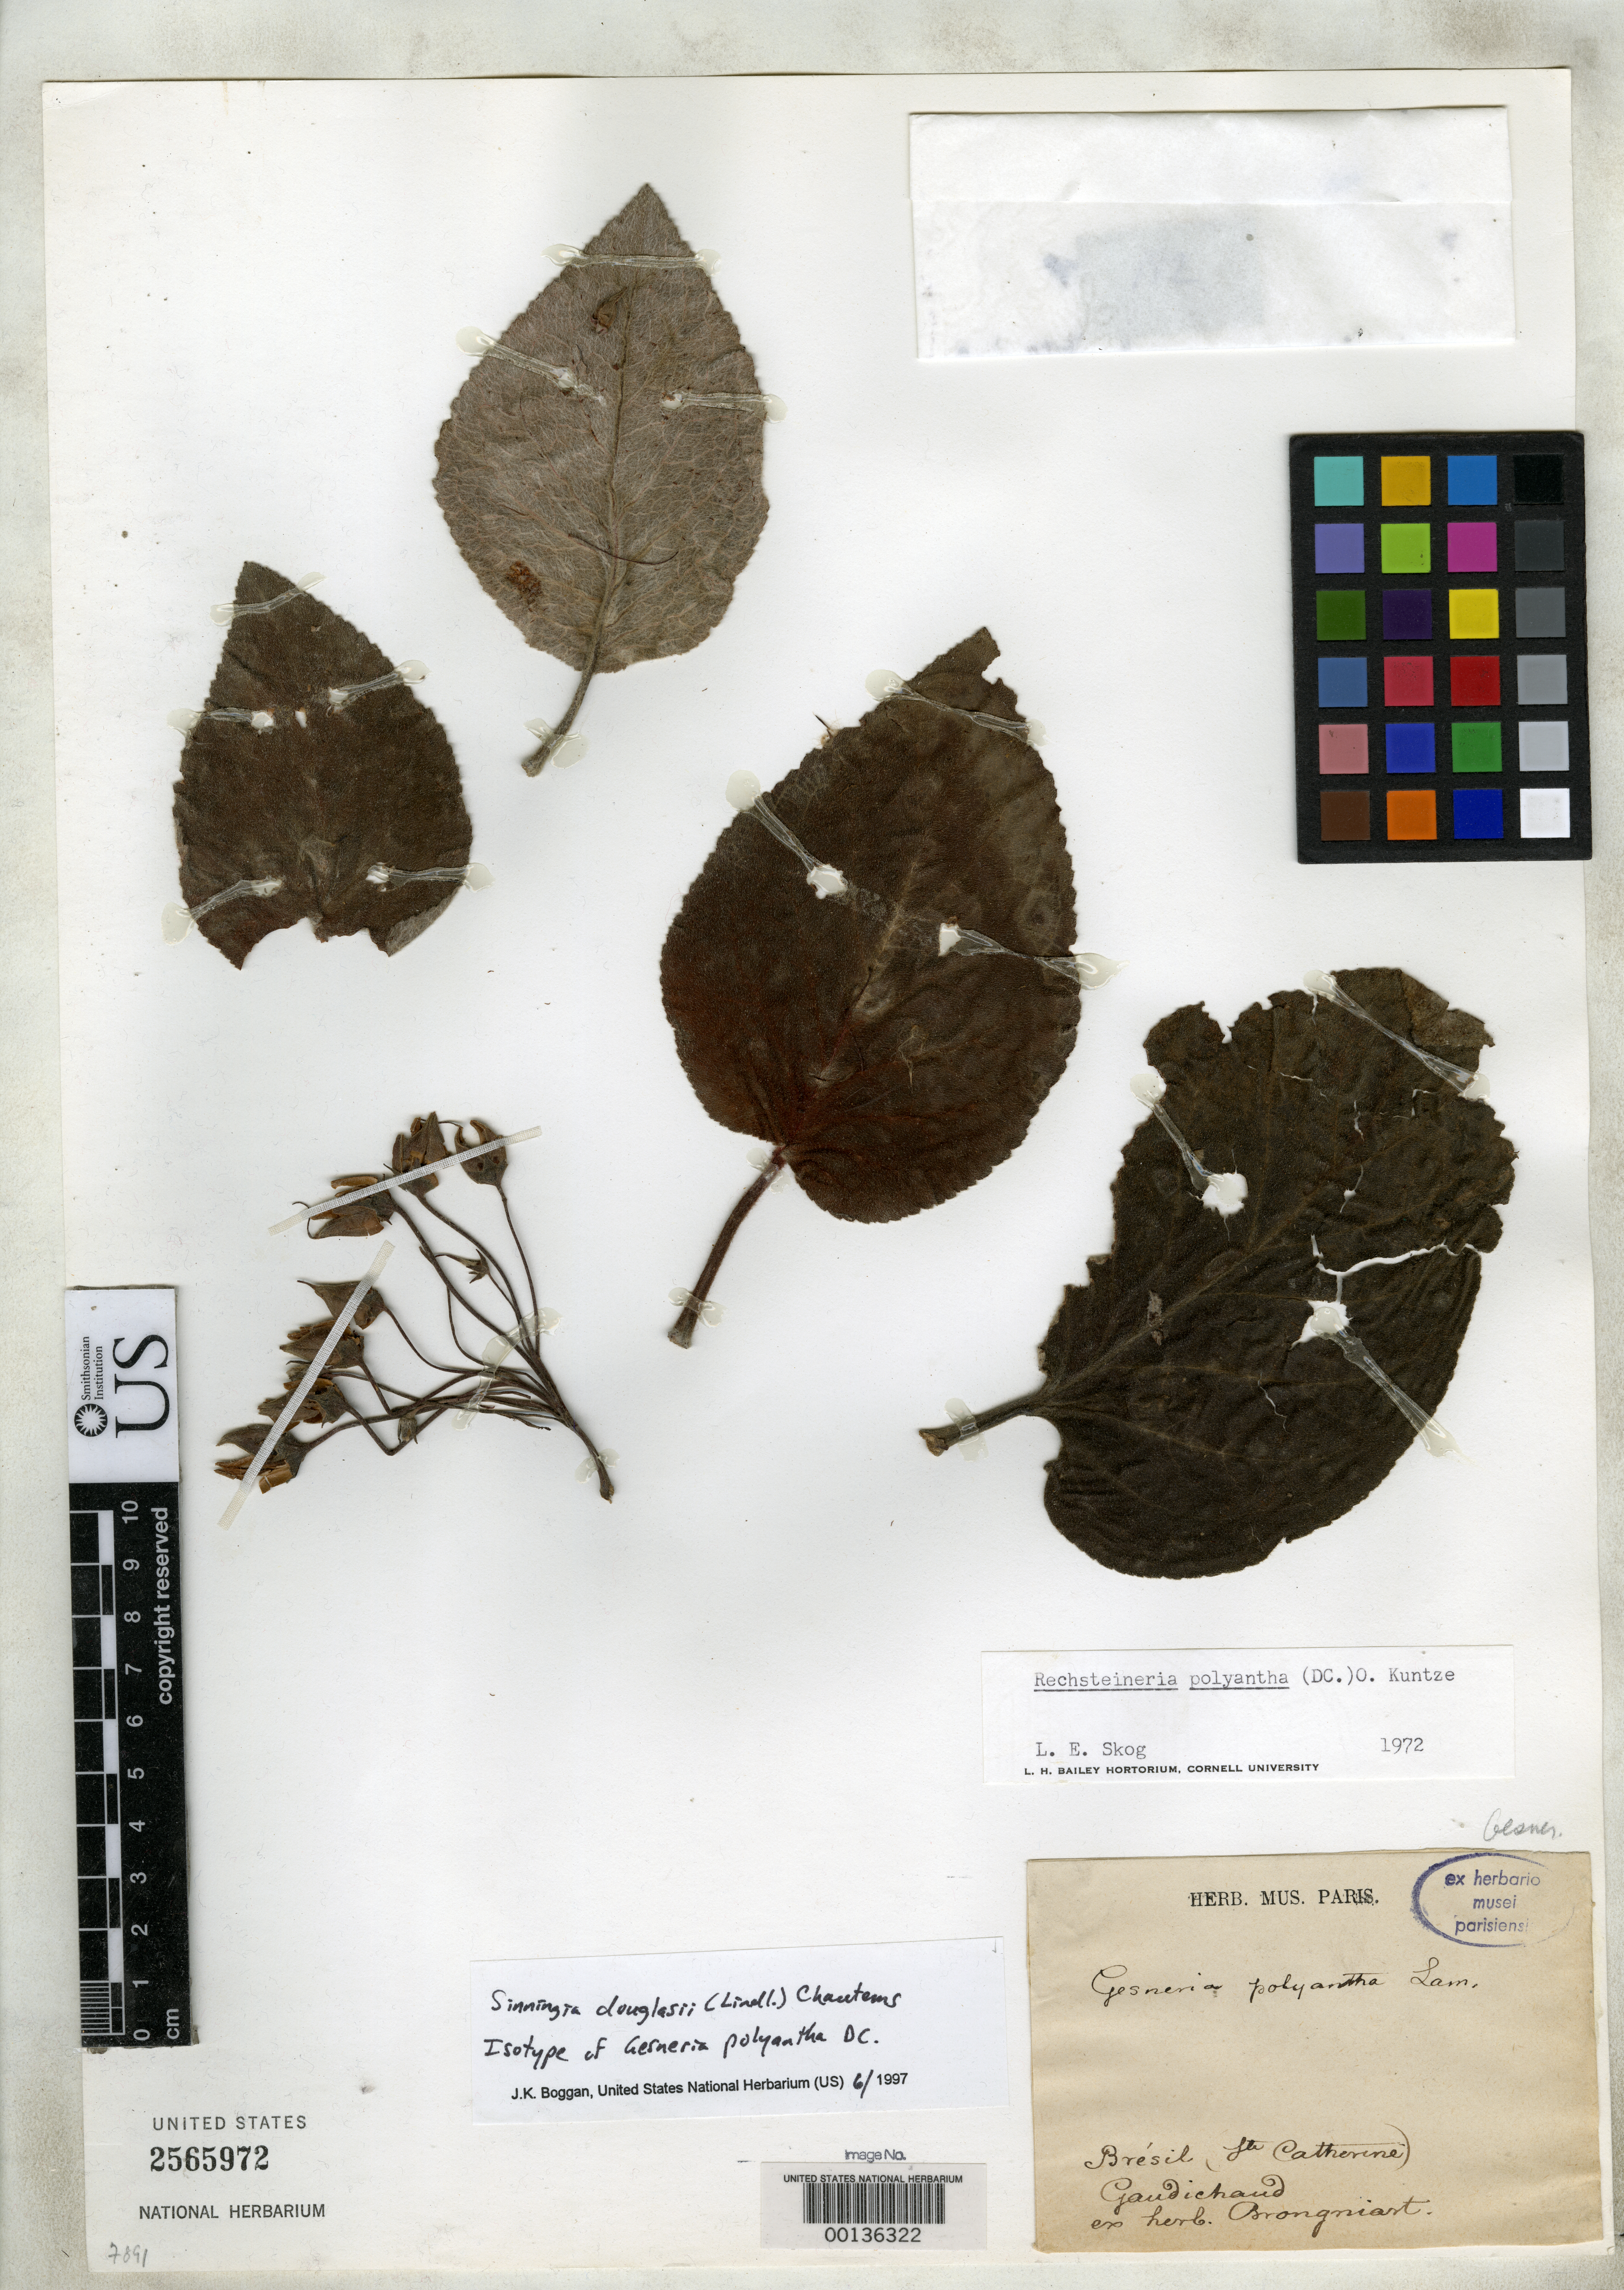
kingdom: Plantae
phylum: Tracheophyta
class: Magnoliopsida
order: Lamiales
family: Gesneriaceae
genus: Gesneria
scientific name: Gesneria polyantha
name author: DC.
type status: Isotype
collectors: C. Gaudichaud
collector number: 182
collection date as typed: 1834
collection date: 1834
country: Brazil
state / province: Santa Catarina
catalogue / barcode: US 2565972